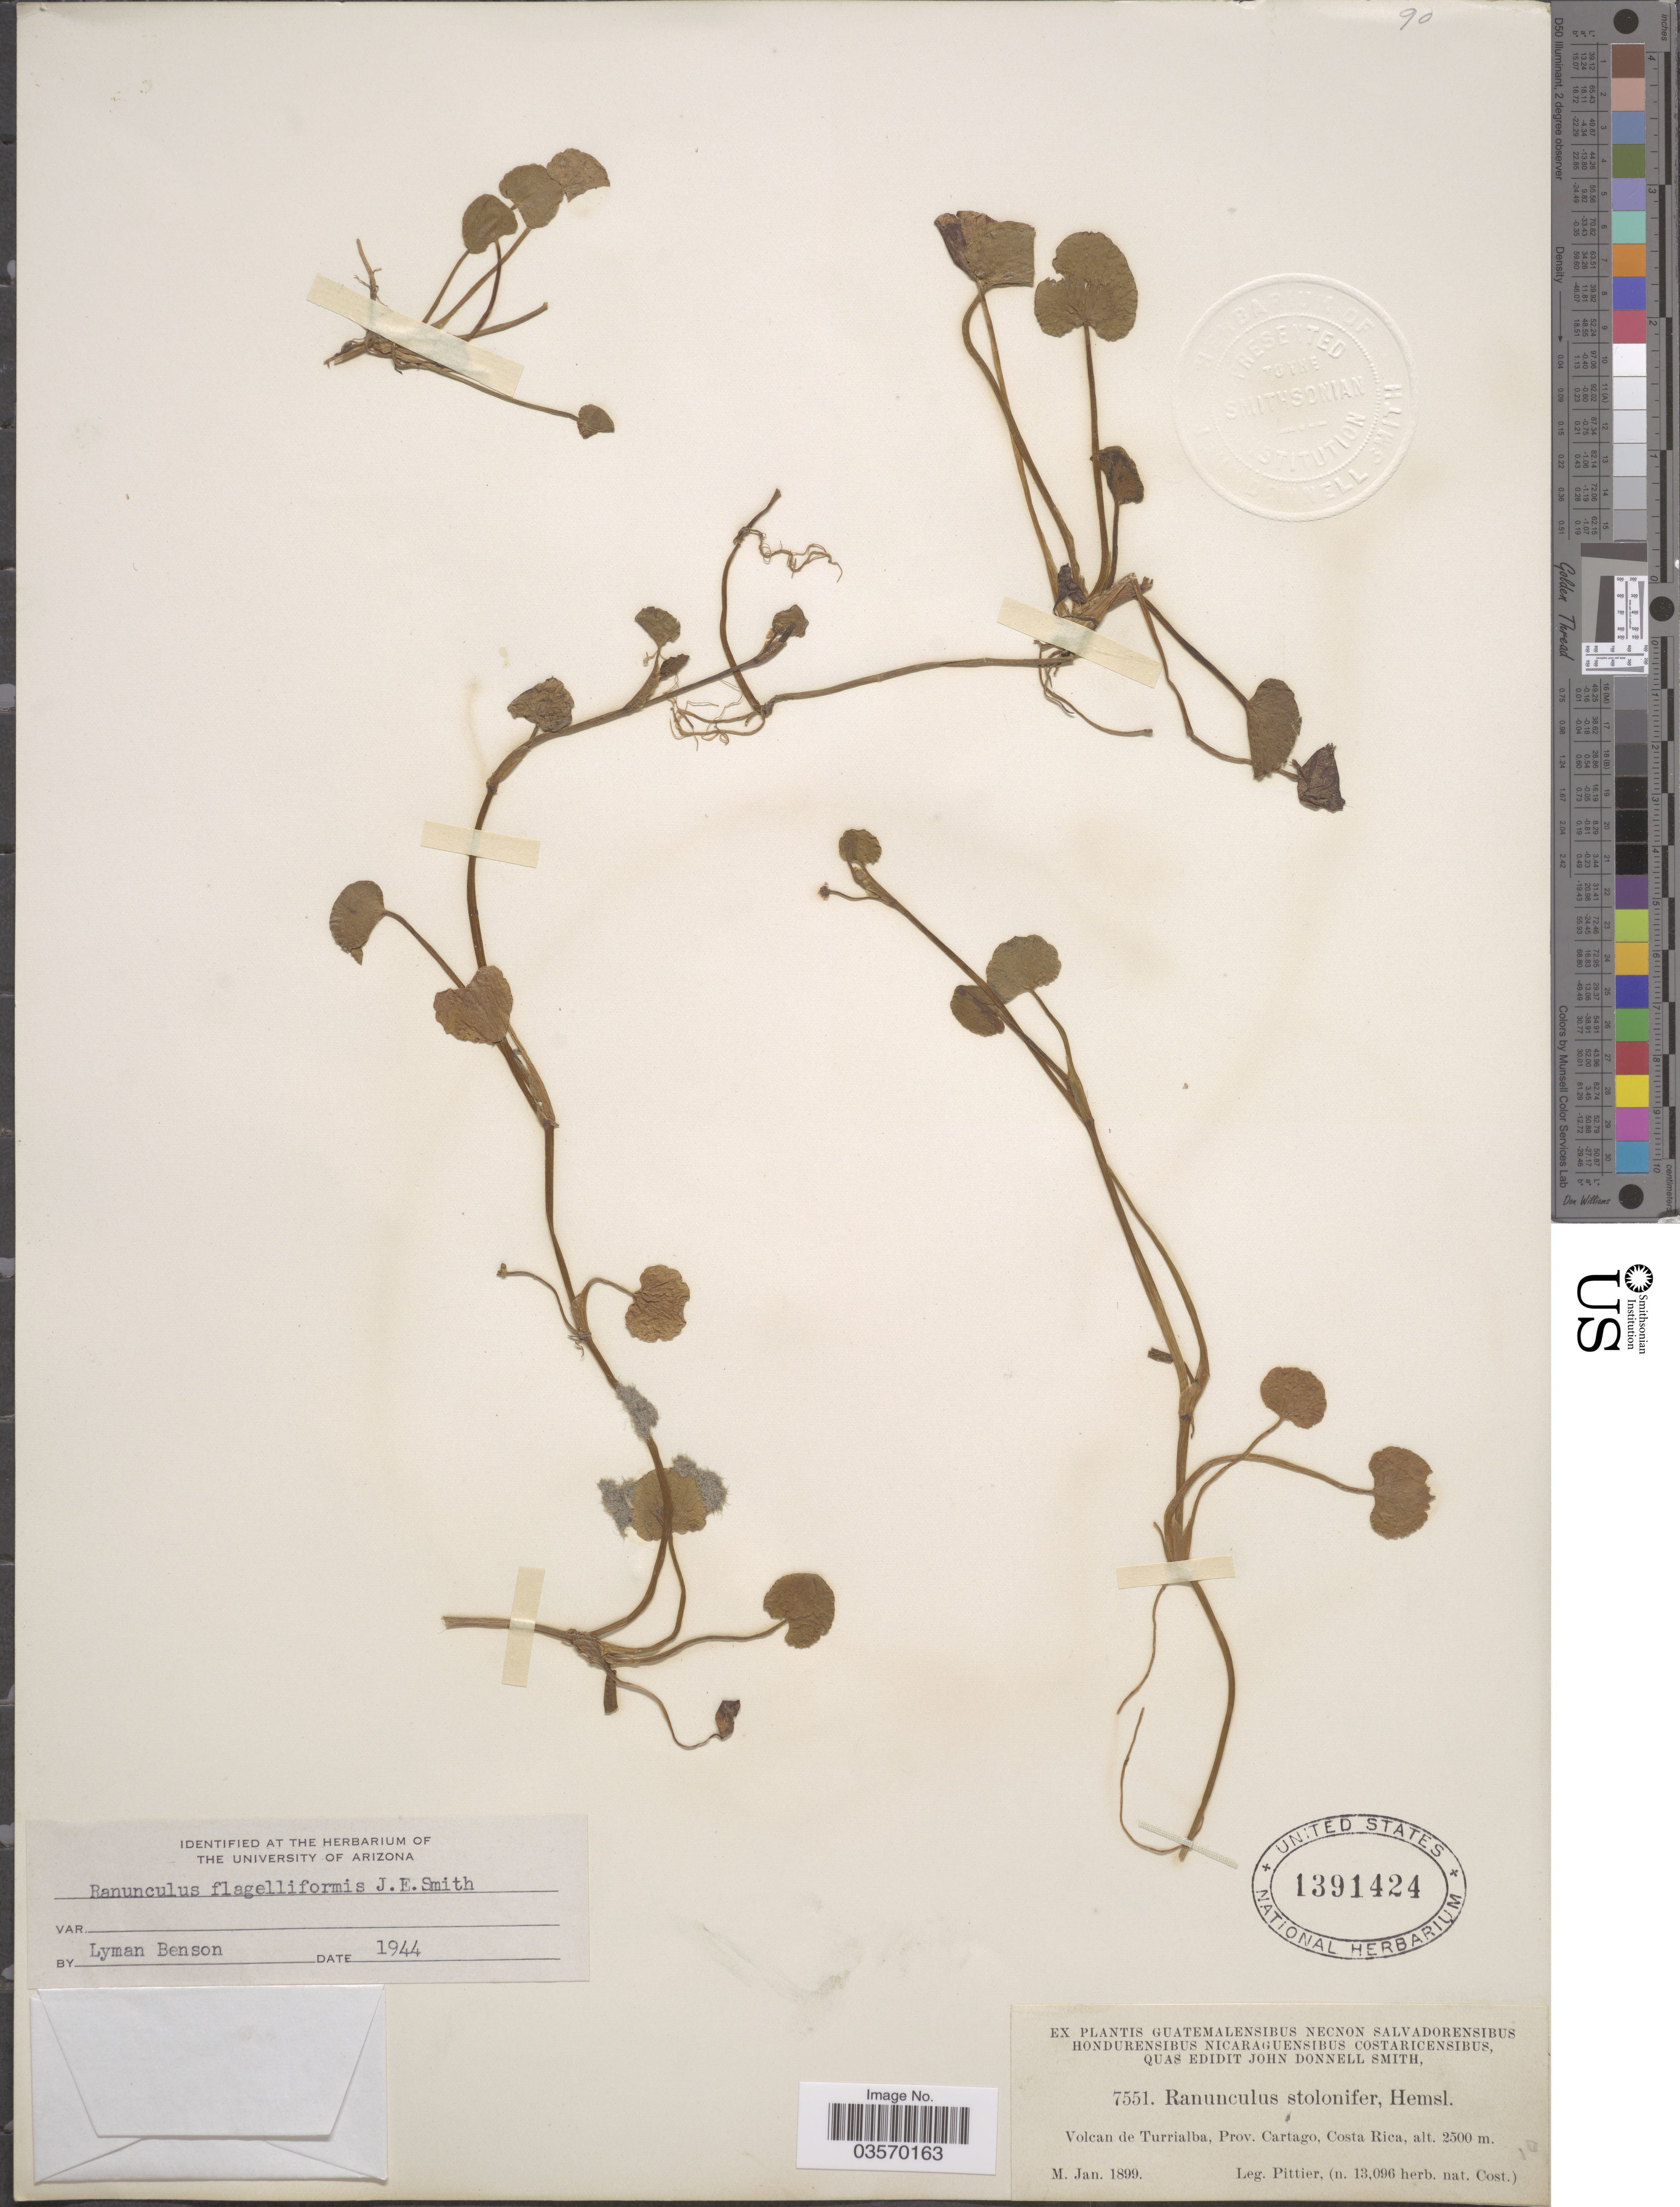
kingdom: Plantae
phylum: Tracheophyta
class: Magnoliopsida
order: Ranunculales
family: Ranunculaceae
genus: Ranunculus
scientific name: Ranunculus flagelliformis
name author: Sm.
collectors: Pittier, --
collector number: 7551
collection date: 1899-01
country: Costa Rica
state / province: Cartago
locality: Volcan de Turrialba.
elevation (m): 2500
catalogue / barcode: US 1391424